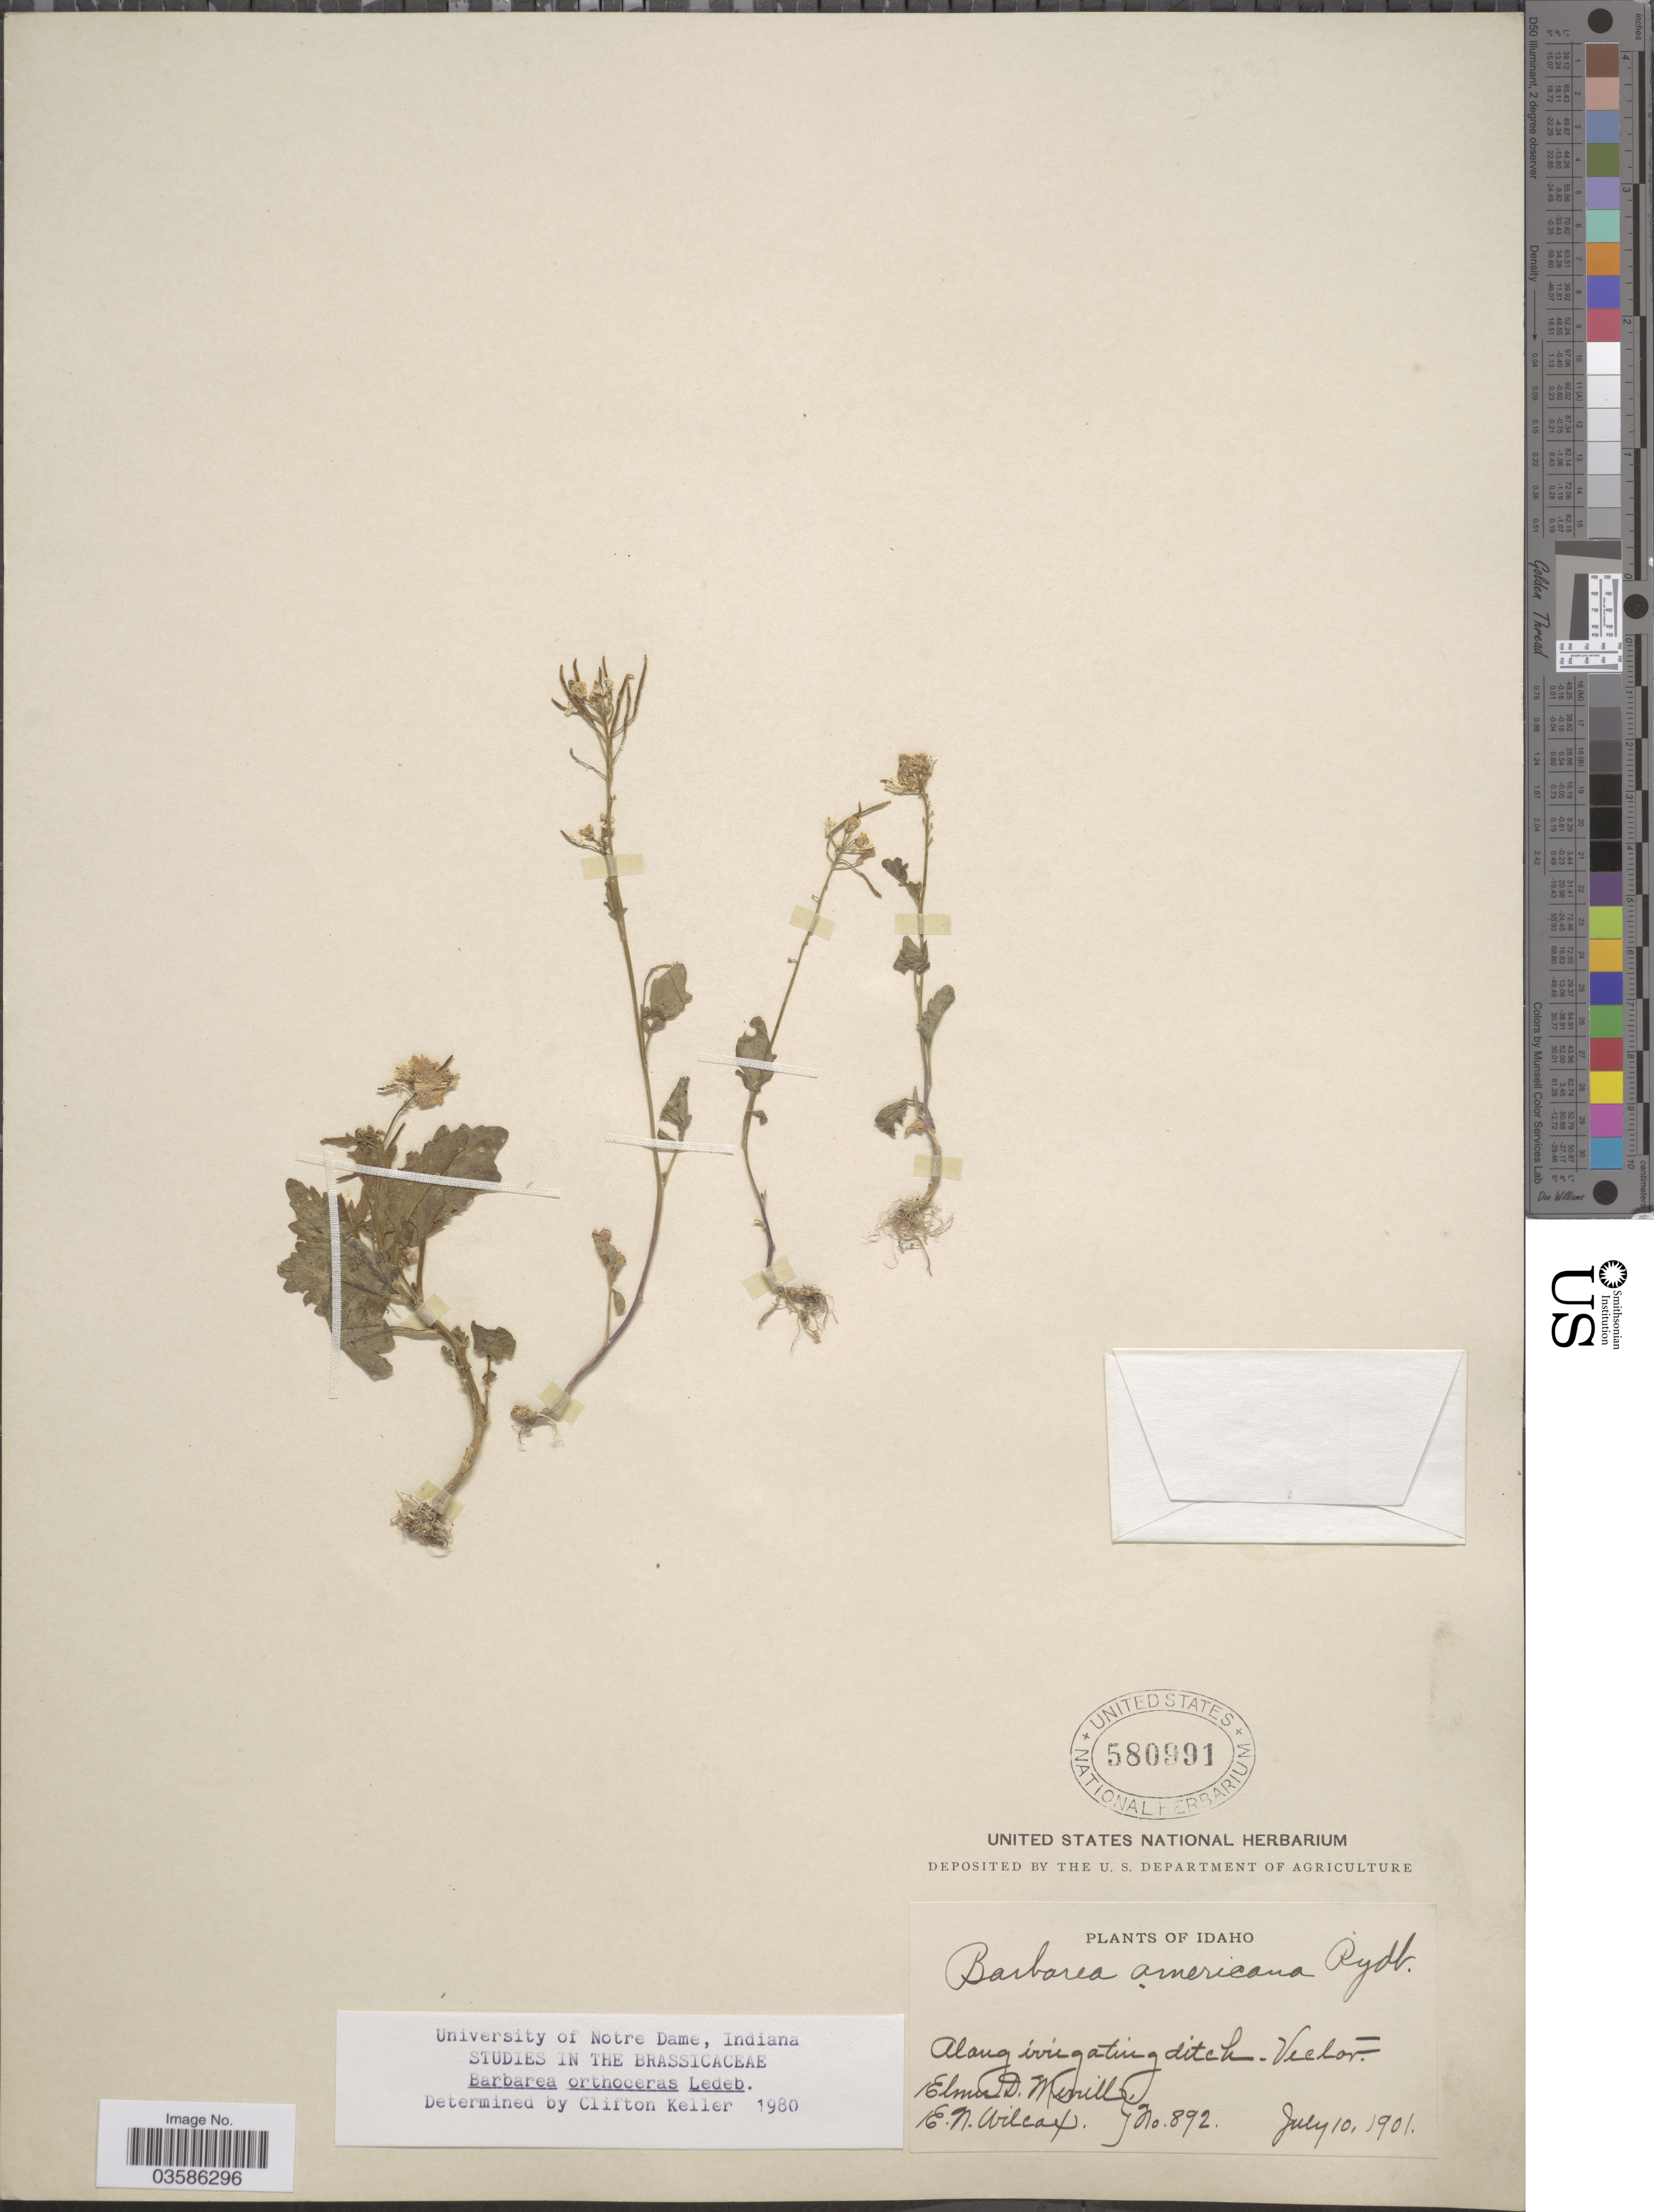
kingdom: Plantae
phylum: Tracheophyta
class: Magnoliopsida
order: Brassicales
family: Brassicaceae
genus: Barbarea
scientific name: Barbarea orthoceras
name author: Ledeb.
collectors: E. D. Merrill & E. Wilcox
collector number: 892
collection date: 1901-07-10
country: United States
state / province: Idaho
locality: Along irrigating ditch. Victor.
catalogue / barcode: US 580991